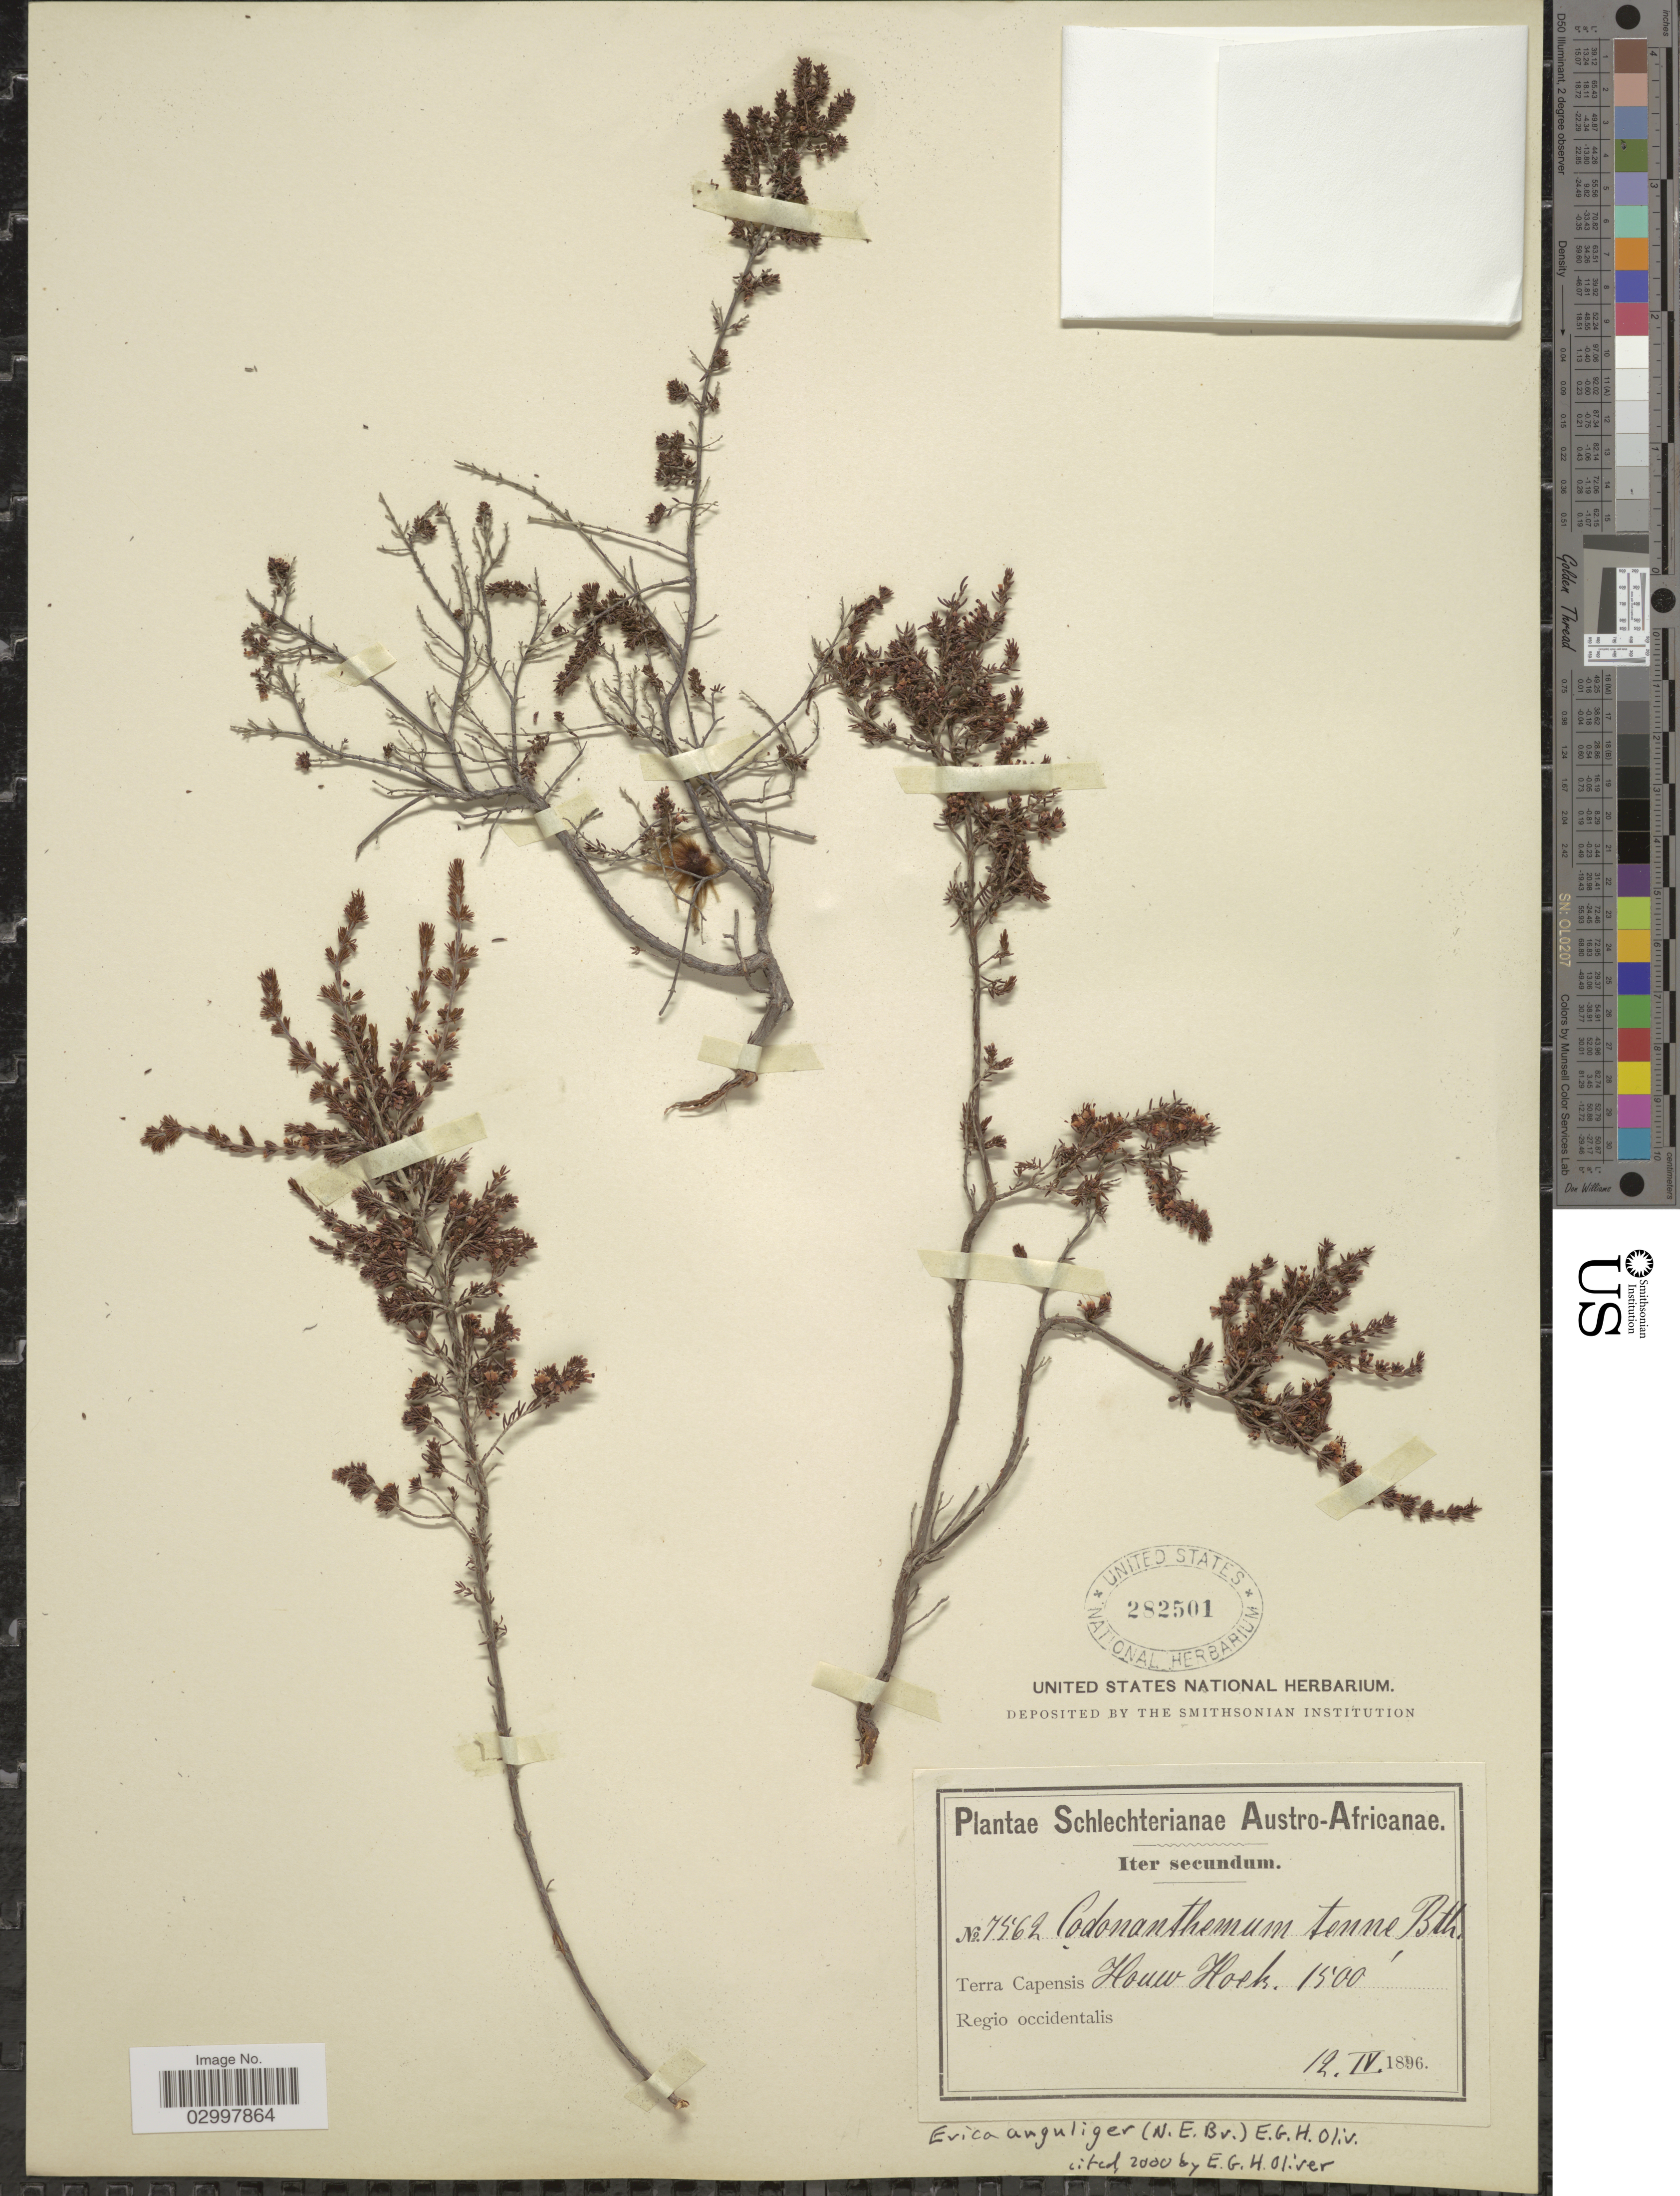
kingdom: Plantae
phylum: Tracheophyta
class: Magnoliopsida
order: Ericales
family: Ericaceae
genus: Erica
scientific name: Erica anguliger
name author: (N.E. Br.) E.G.H. Oliv.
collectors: Schlechter, --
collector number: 7562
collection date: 1896-04-12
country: South Africa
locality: Austro-Africanae. Terra Capensis Houw Hoek. Regio occidentalis.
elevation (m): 457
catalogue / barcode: US 282501